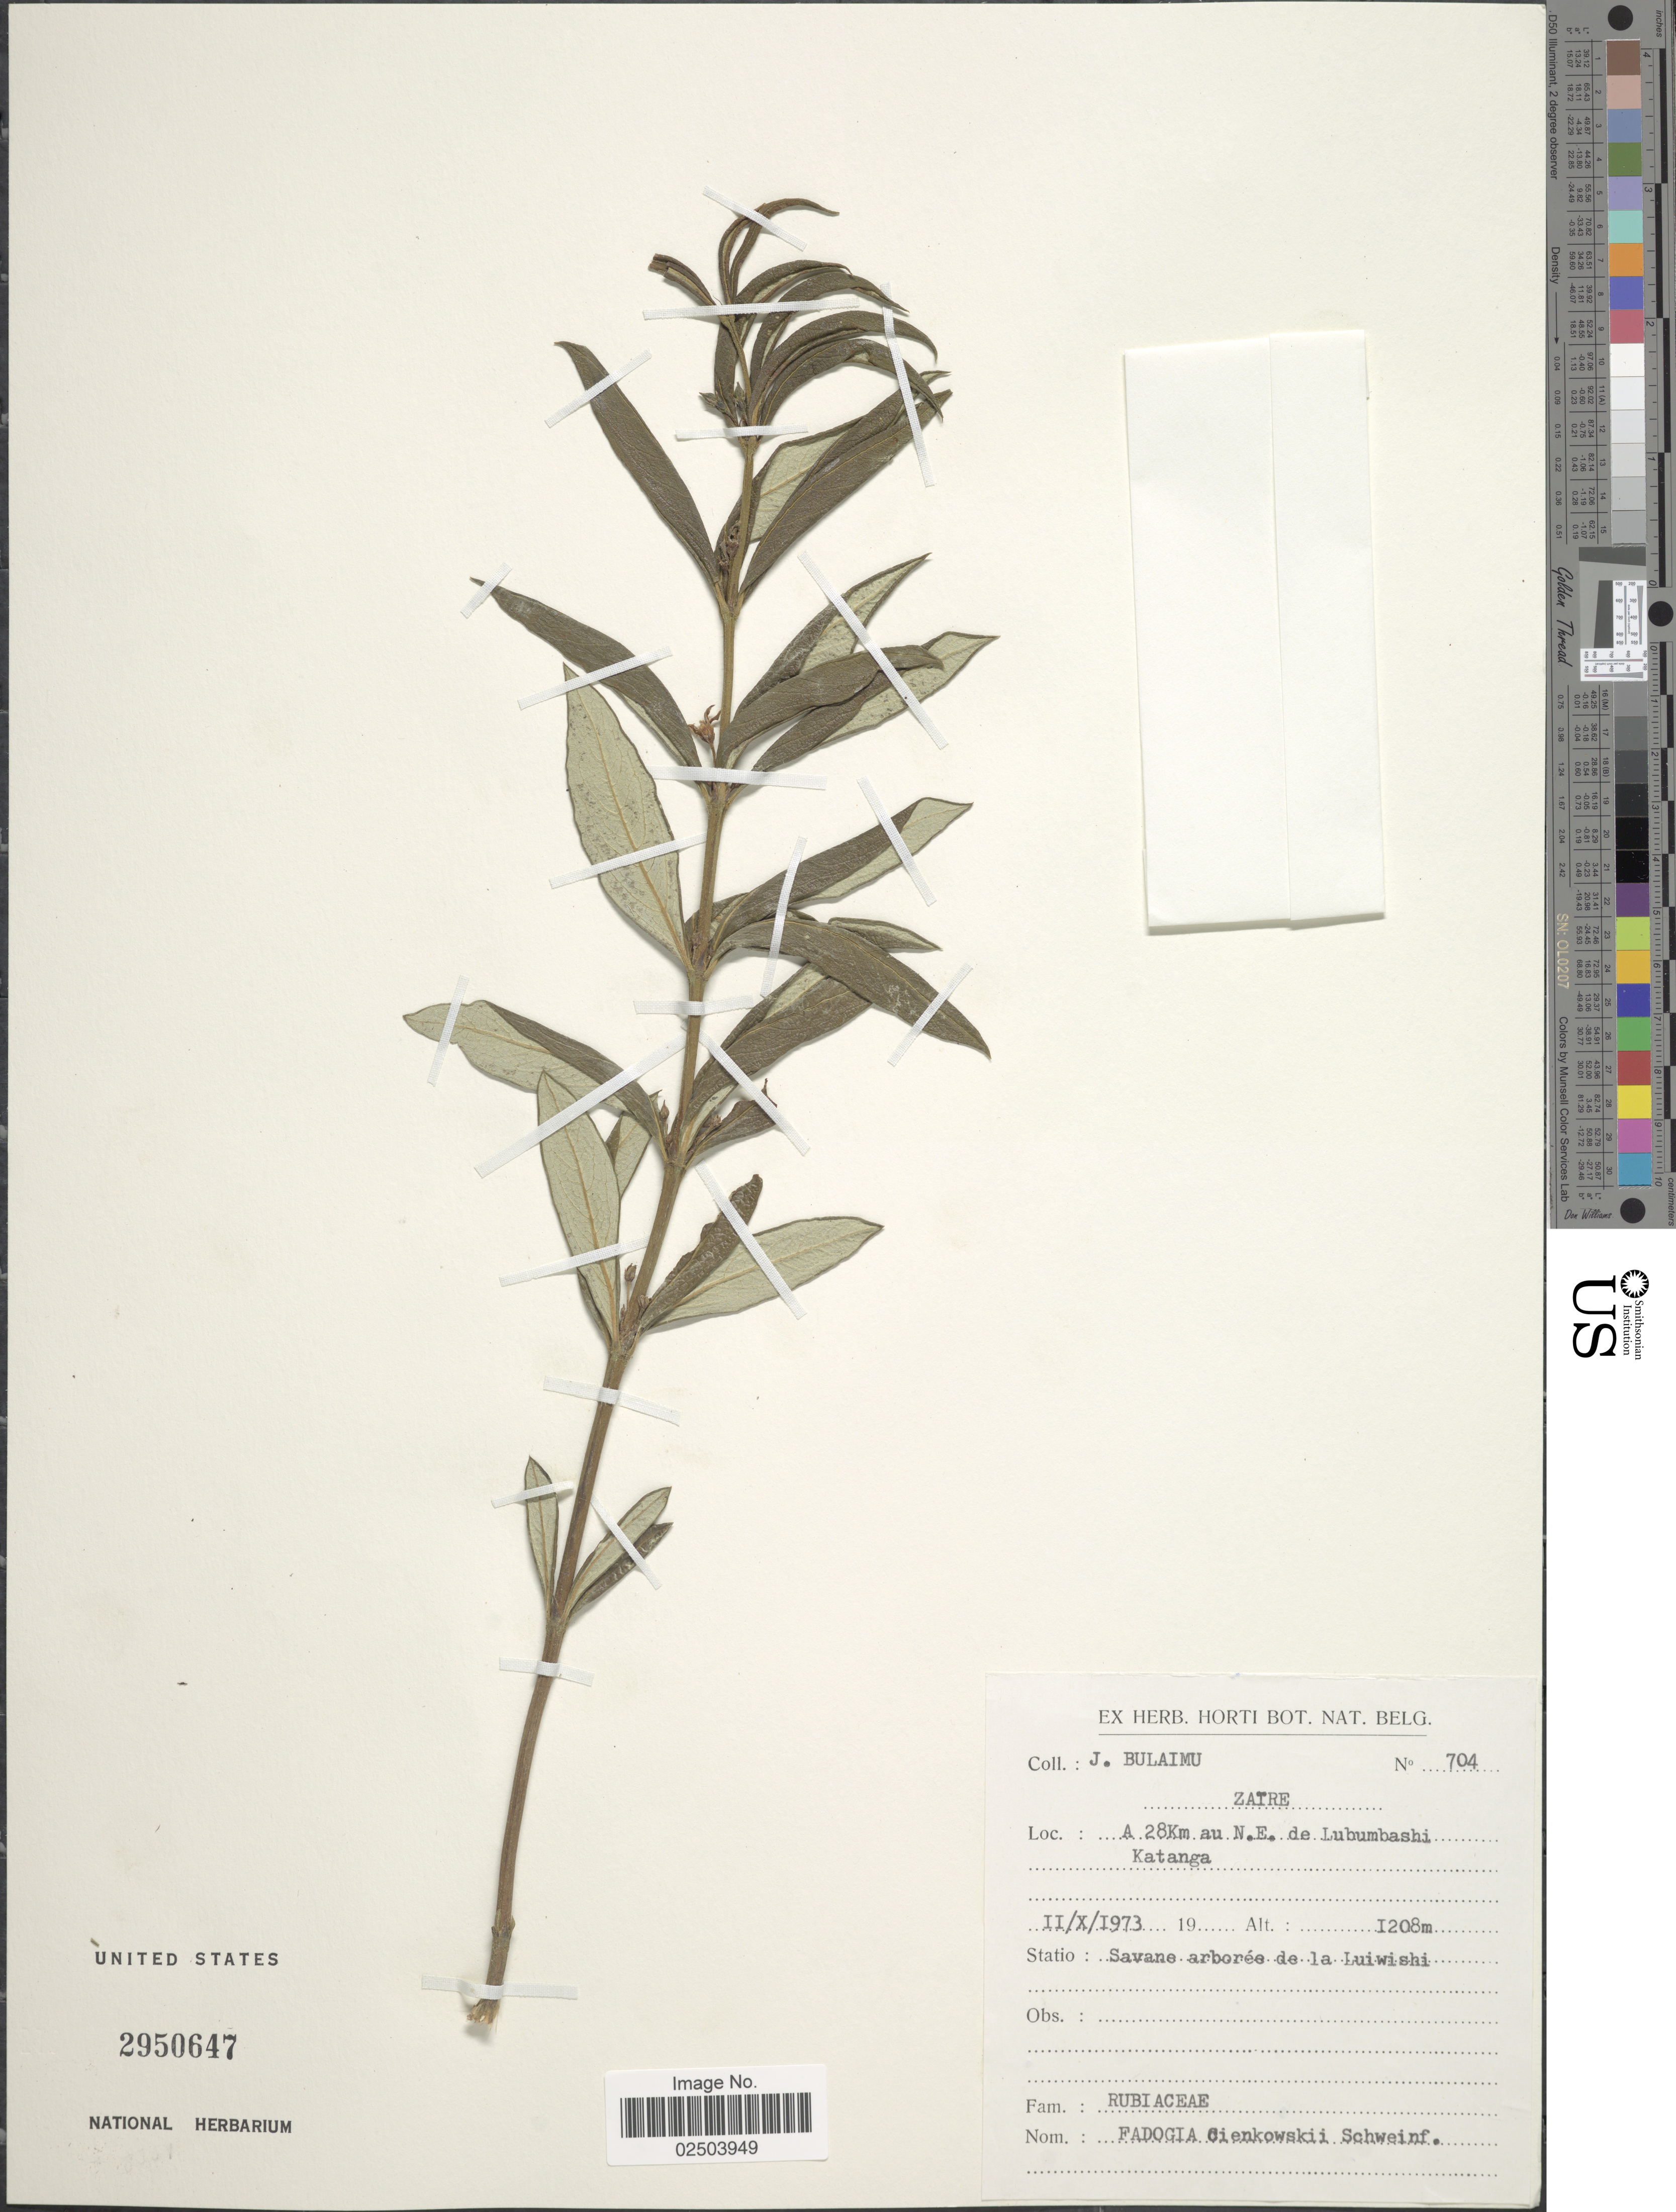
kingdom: Plantae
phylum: Tracheophyta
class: Magnoliopsida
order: Gentianales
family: Rubiaceae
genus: Fadogia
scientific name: Fadogia cienkoswkii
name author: Schweinf.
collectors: J. Bulaimu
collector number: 704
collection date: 1973-10-11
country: Congo, Democratic Republic of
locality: Zaire. A 28Km au N.E. de Luhumbashi, Katanga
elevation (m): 1208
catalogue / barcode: US 2950647